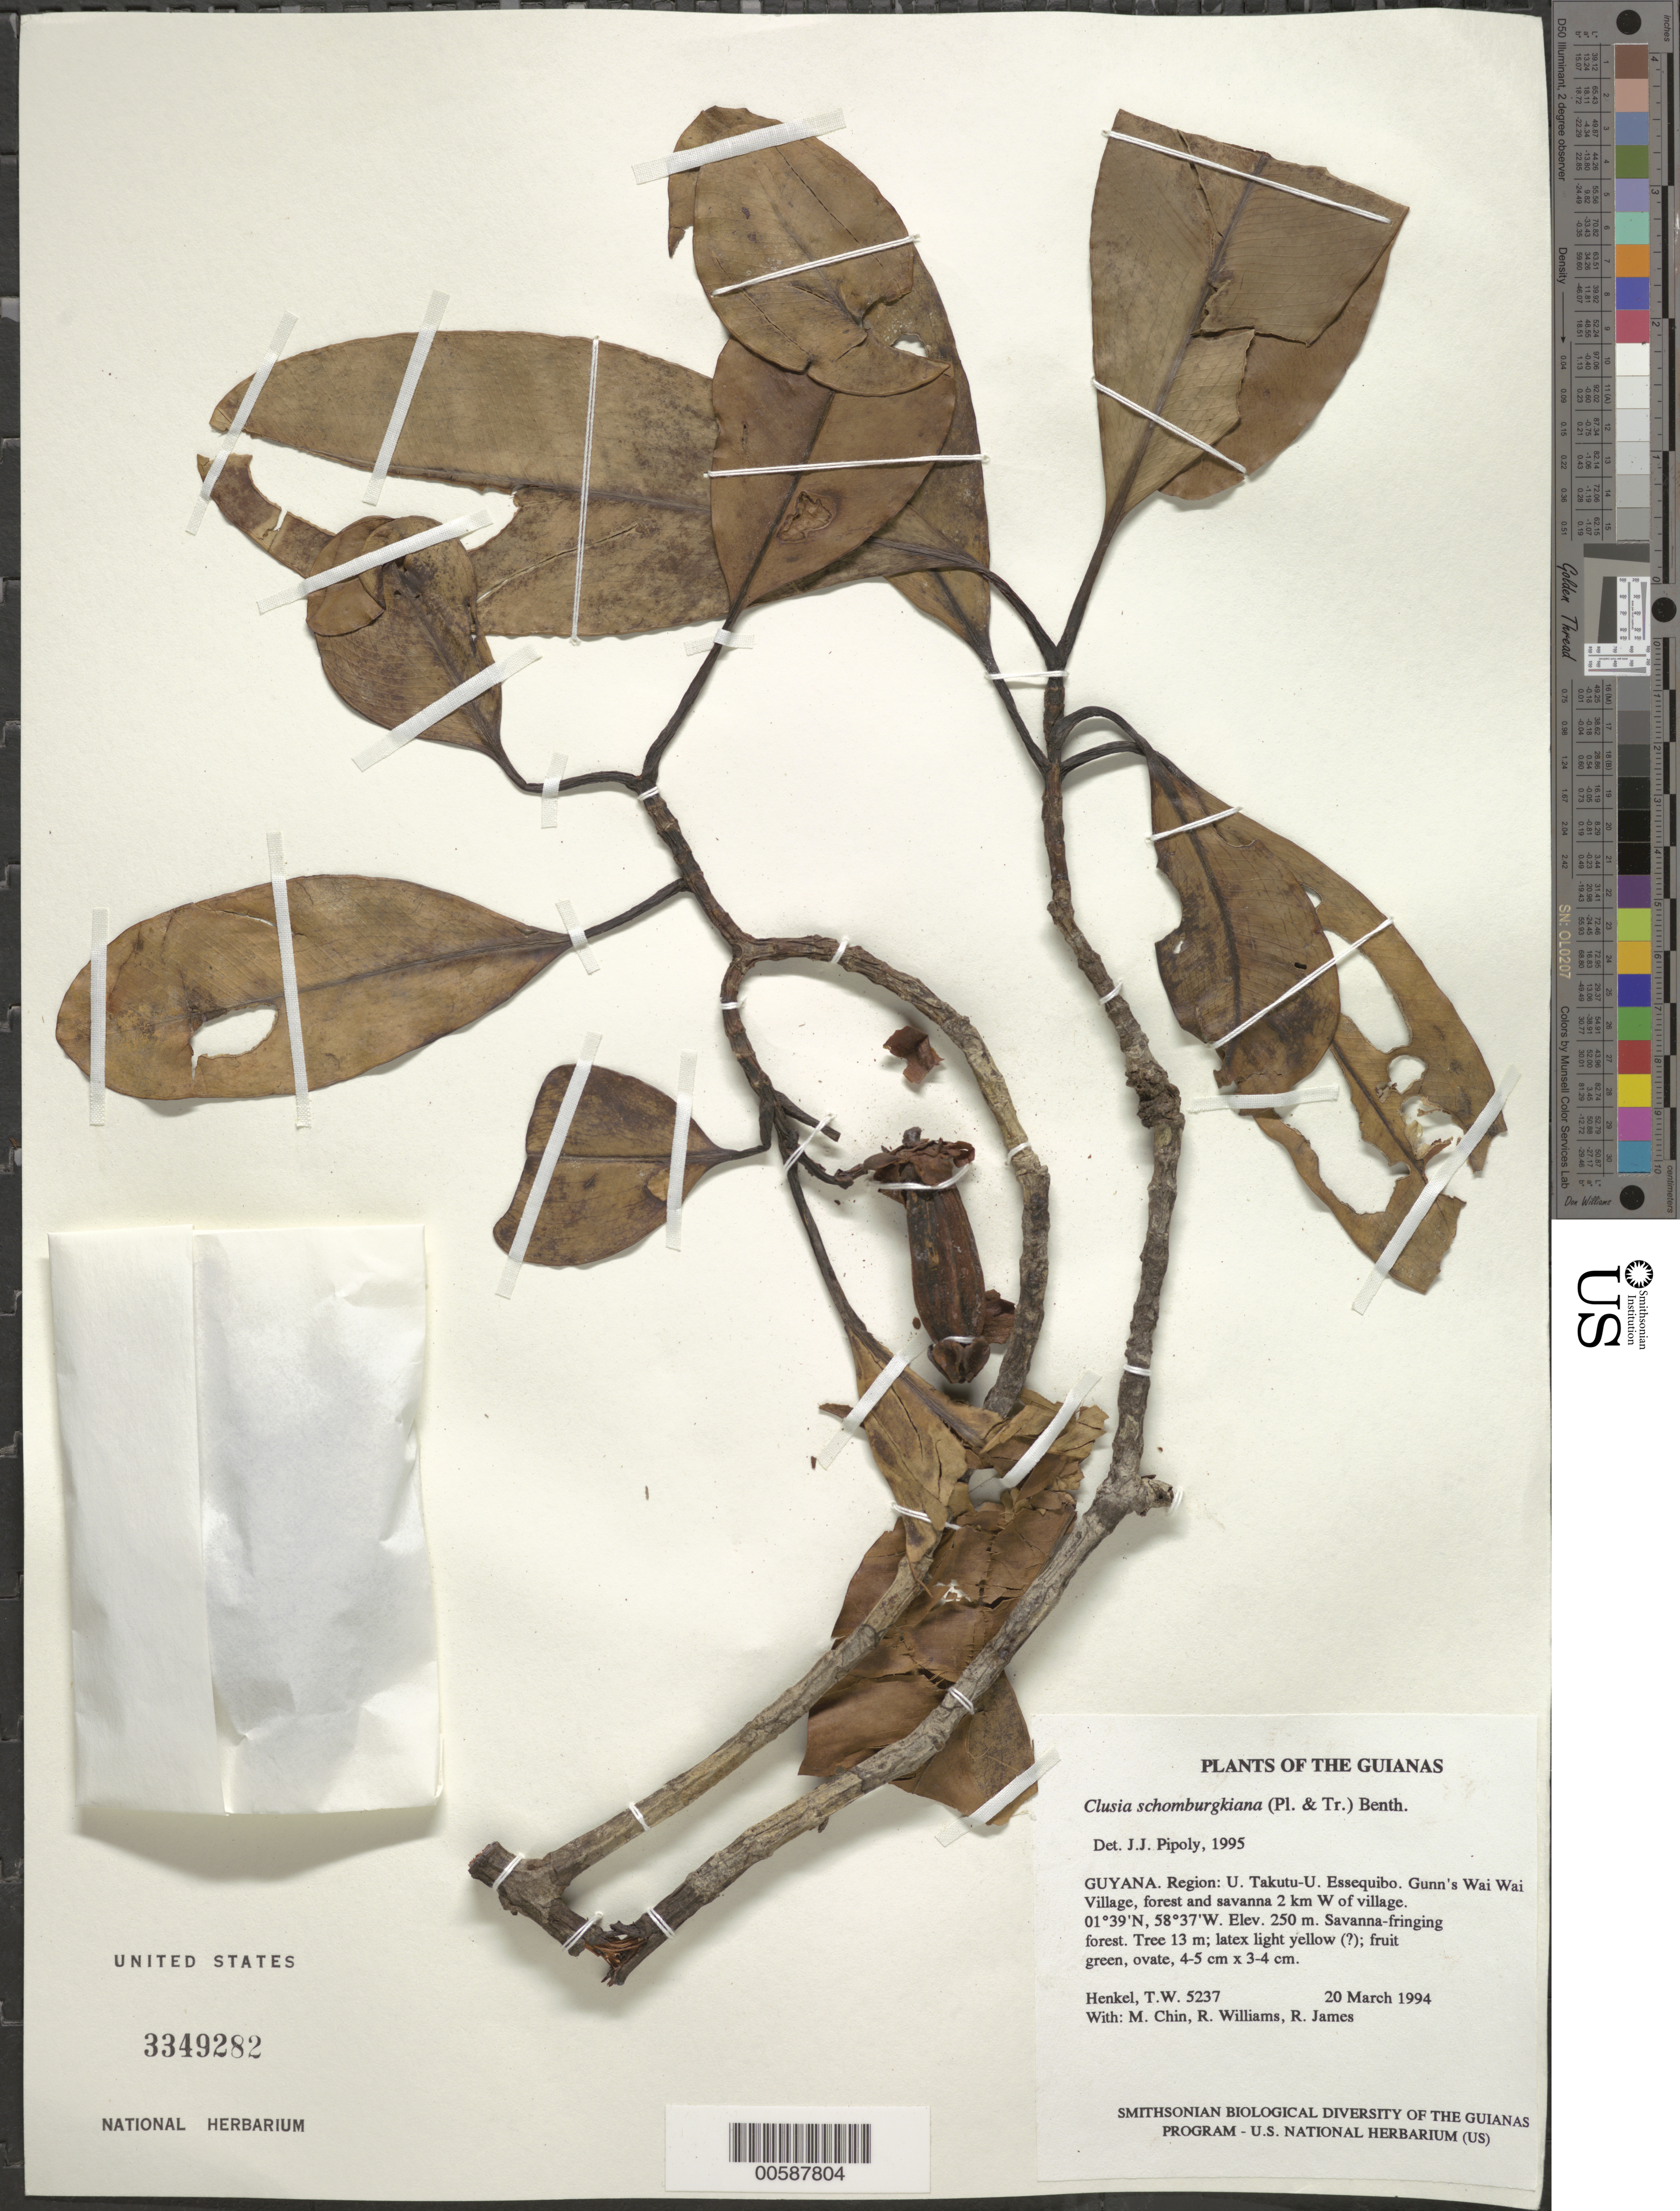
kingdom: Plantae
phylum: Tracheophyta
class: Magnoliopsida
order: Malpighiales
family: Clusiaceae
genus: Clusia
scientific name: Clusia schomburgkiana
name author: (Planch. & Triana) Benth. ex Engl.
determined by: Pipoly, J. J., III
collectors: T. Henkel, M. Chin, R. Williams & R. James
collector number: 5237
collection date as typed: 20 March 1994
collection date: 1994-03-20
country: Guyana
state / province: U. Takutu-U. Essequibo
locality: Gunn's Wai Wai Village, forest and savanna 2 km W of village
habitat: Savanna-fringing forest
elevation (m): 250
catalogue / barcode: US 3349282